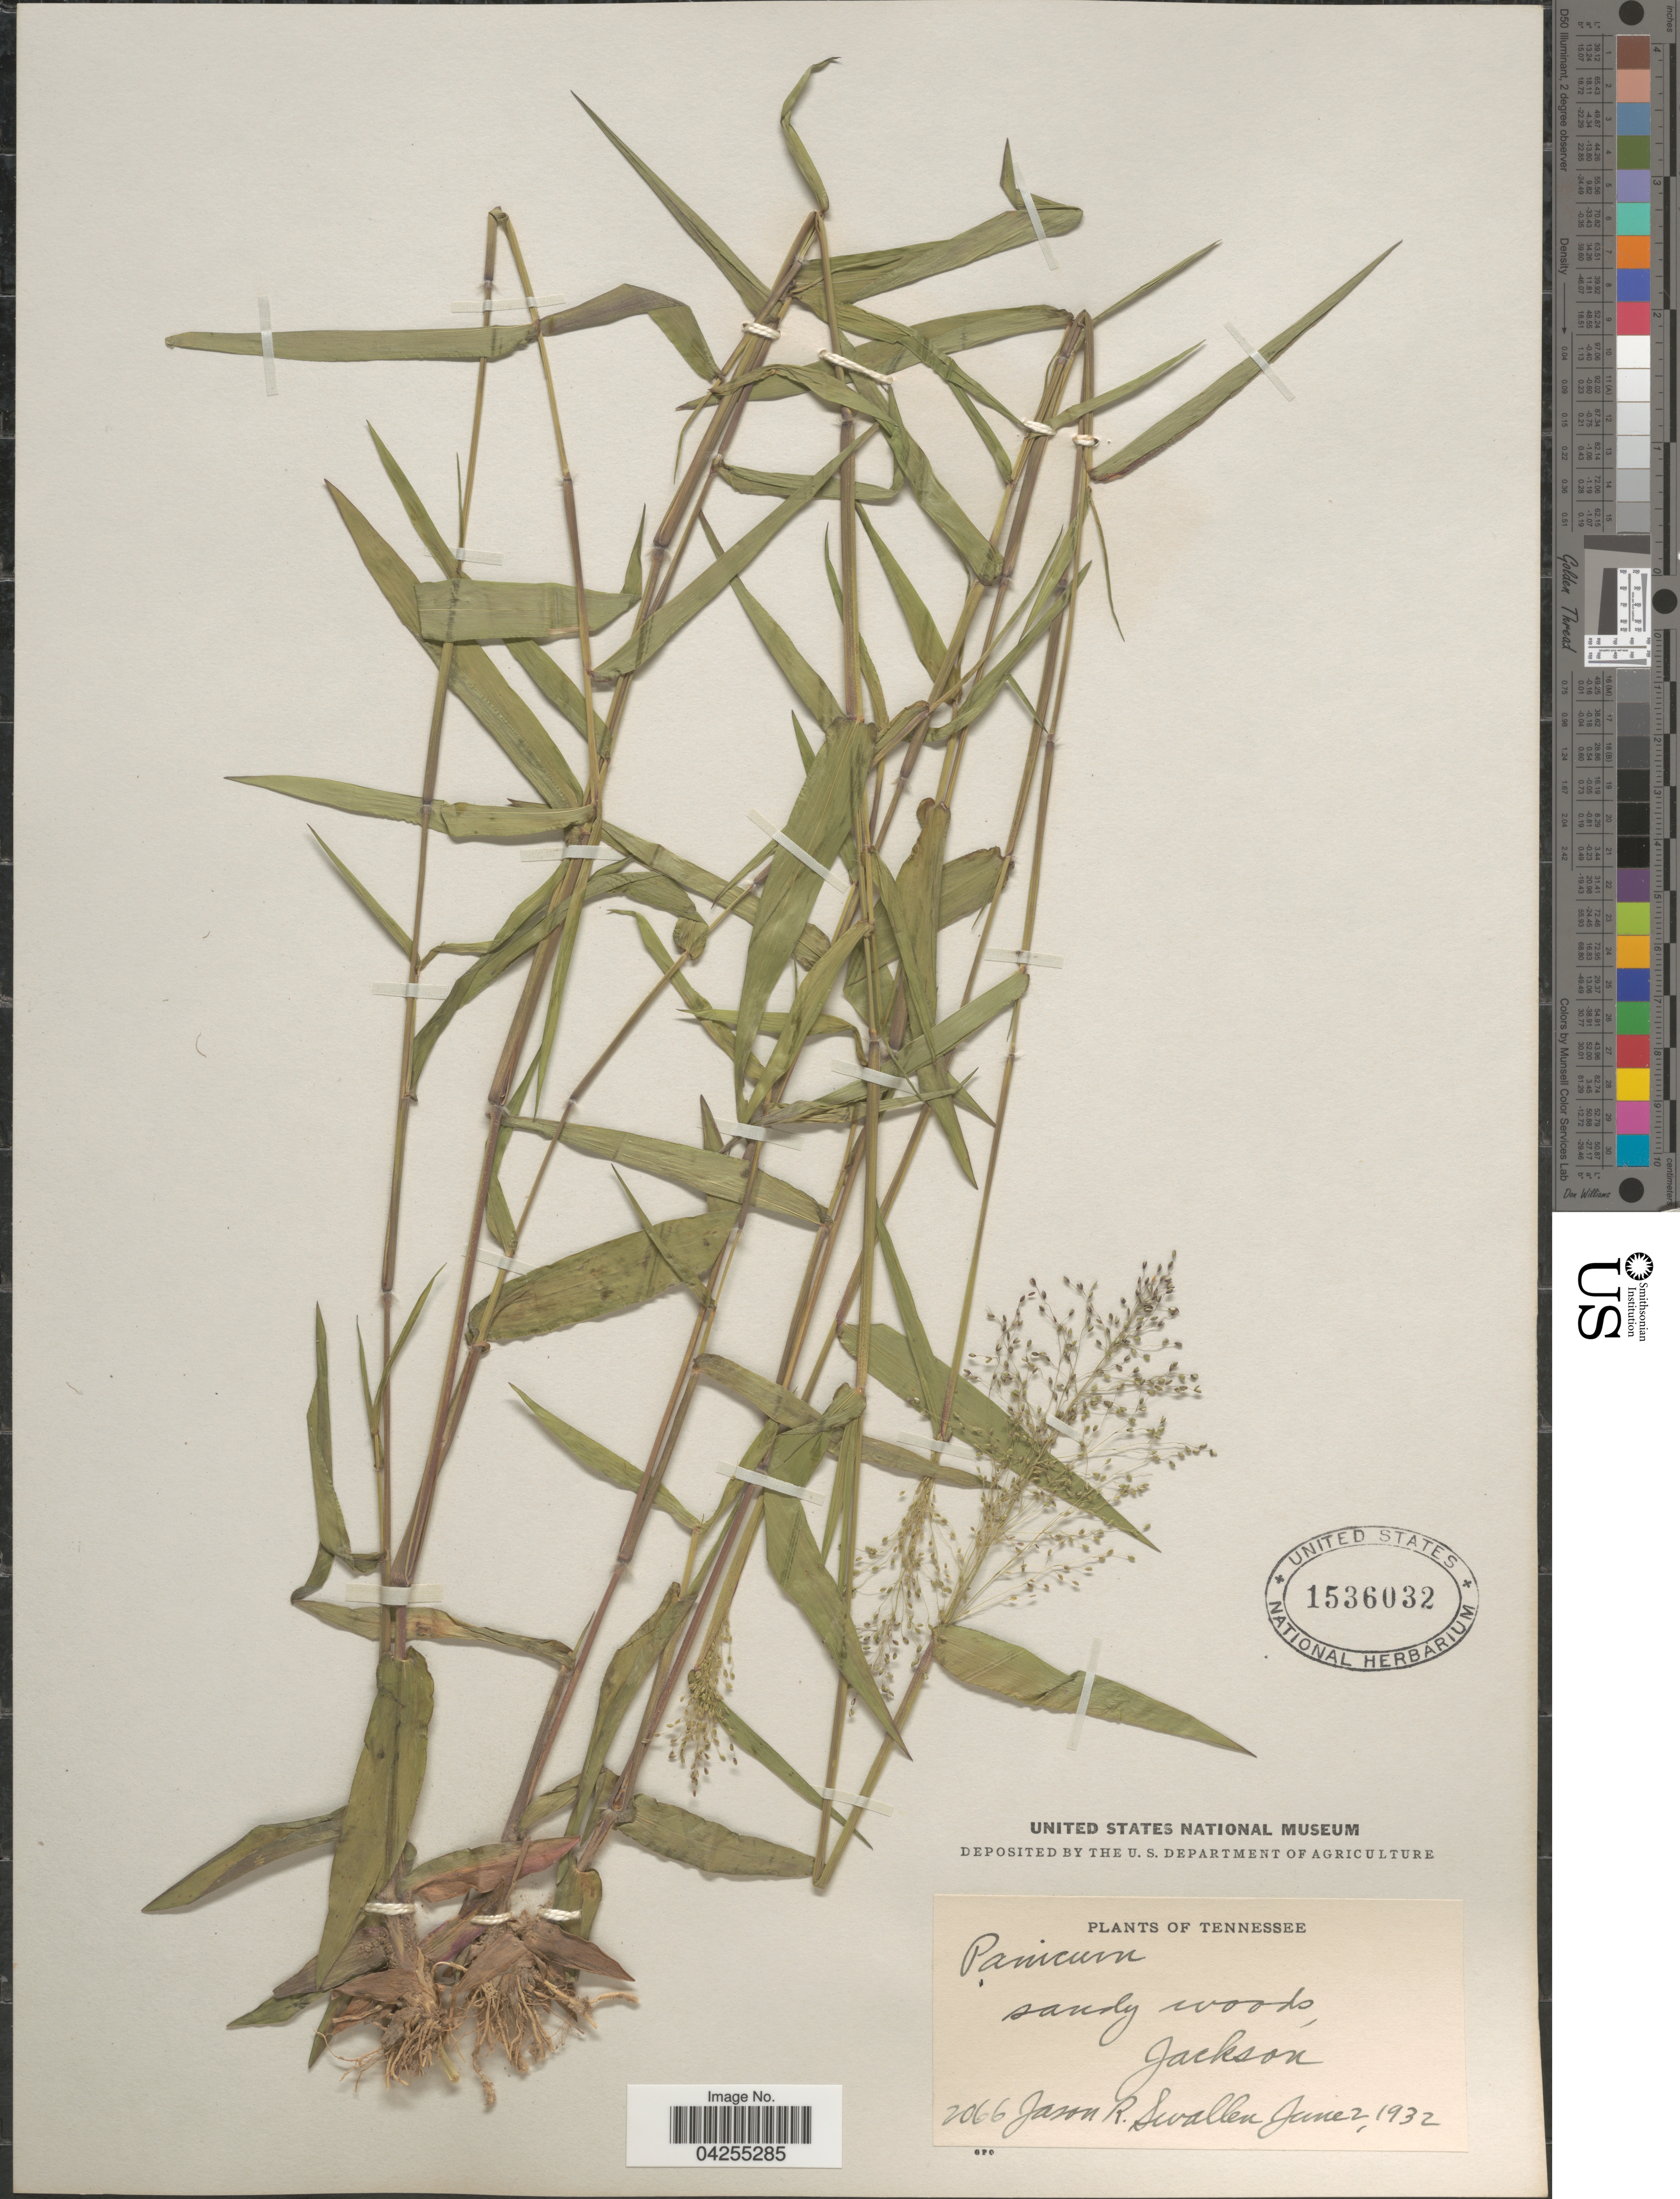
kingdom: Plantae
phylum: Tracheophyta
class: Liliopsida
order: Poales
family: Poaceae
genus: Dichanthelium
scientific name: Dichanthelium dichotomum var. dichotomum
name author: (L.) Gould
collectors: J. R. Swallen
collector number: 2066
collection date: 1932-06-02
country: United States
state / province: Tennessee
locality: Sandy woods, Jackson.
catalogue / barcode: US 1536032